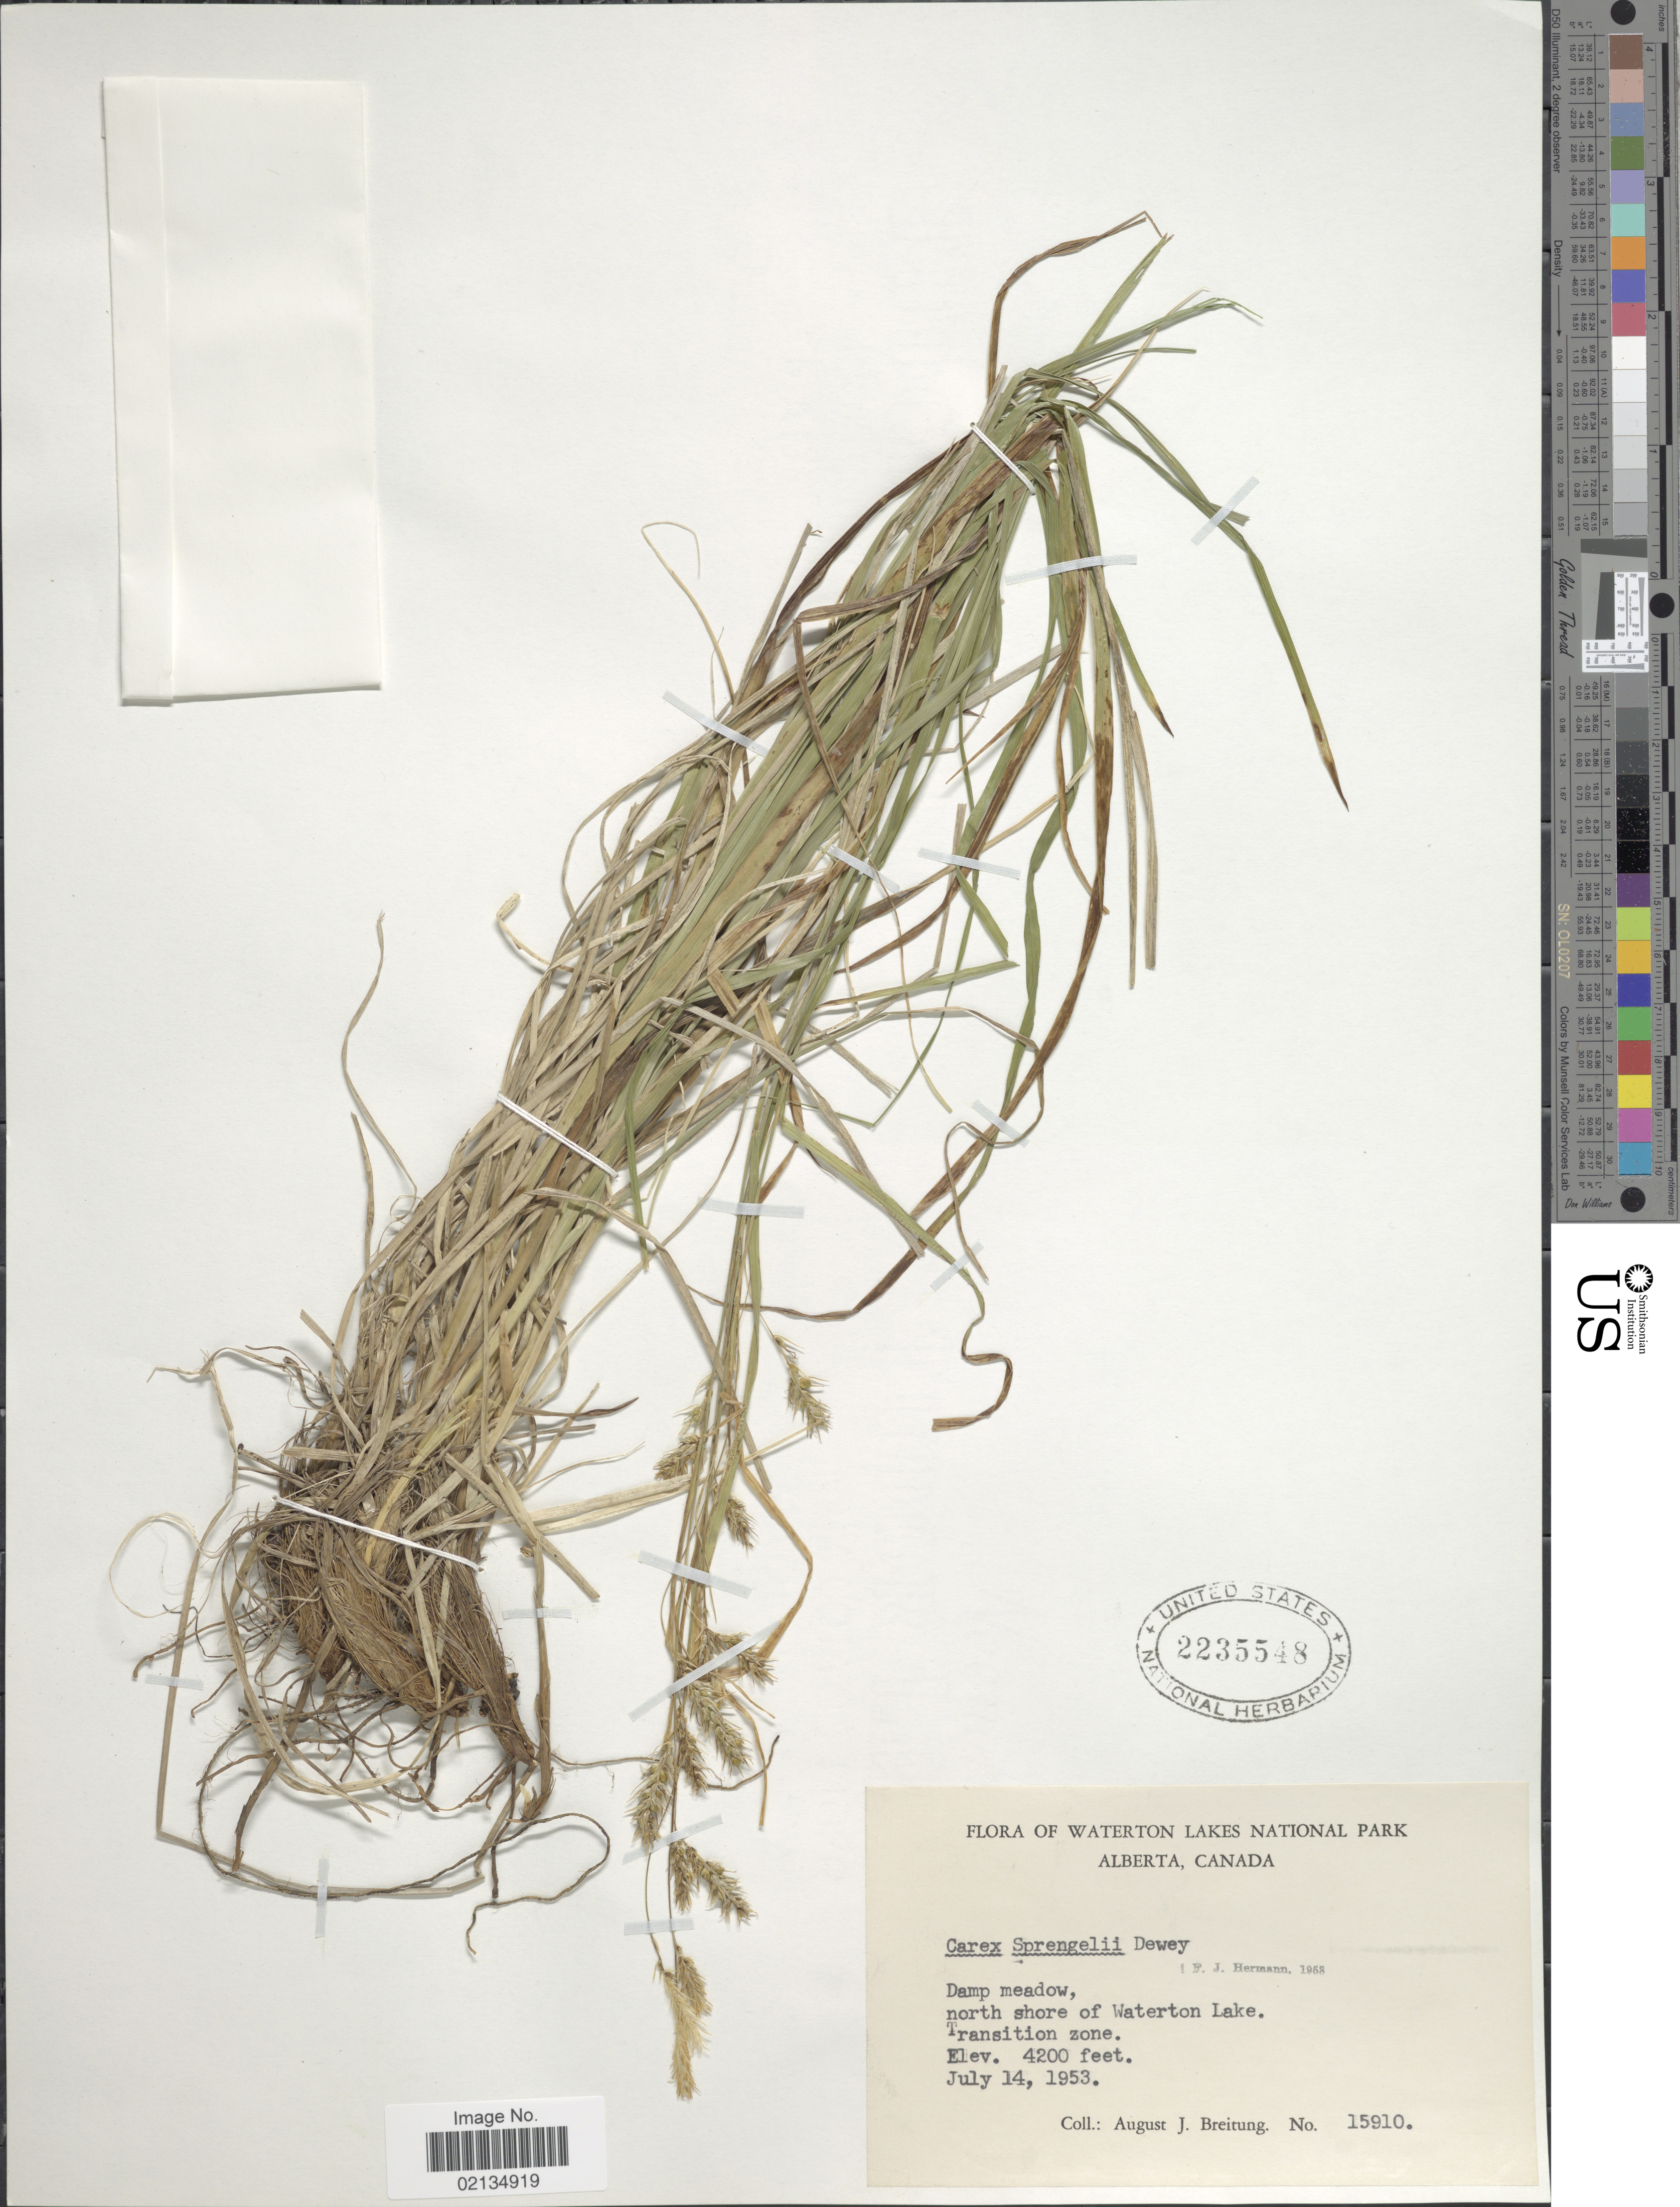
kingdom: Plantae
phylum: Tracheophyta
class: Liliopsida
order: Poales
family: Cyperaceae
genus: Carex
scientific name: Carex sprengelii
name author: Dewey ex Spreng.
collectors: A. Breitung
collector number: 15910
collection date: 1953-07-14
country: Canada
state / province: Alberta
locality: Waterton Lakes National Park, Alberta, Canada. Damp Meadow, north shore of Waterton Lake. Transition zone.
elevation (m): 1280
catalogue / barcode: US 2235548